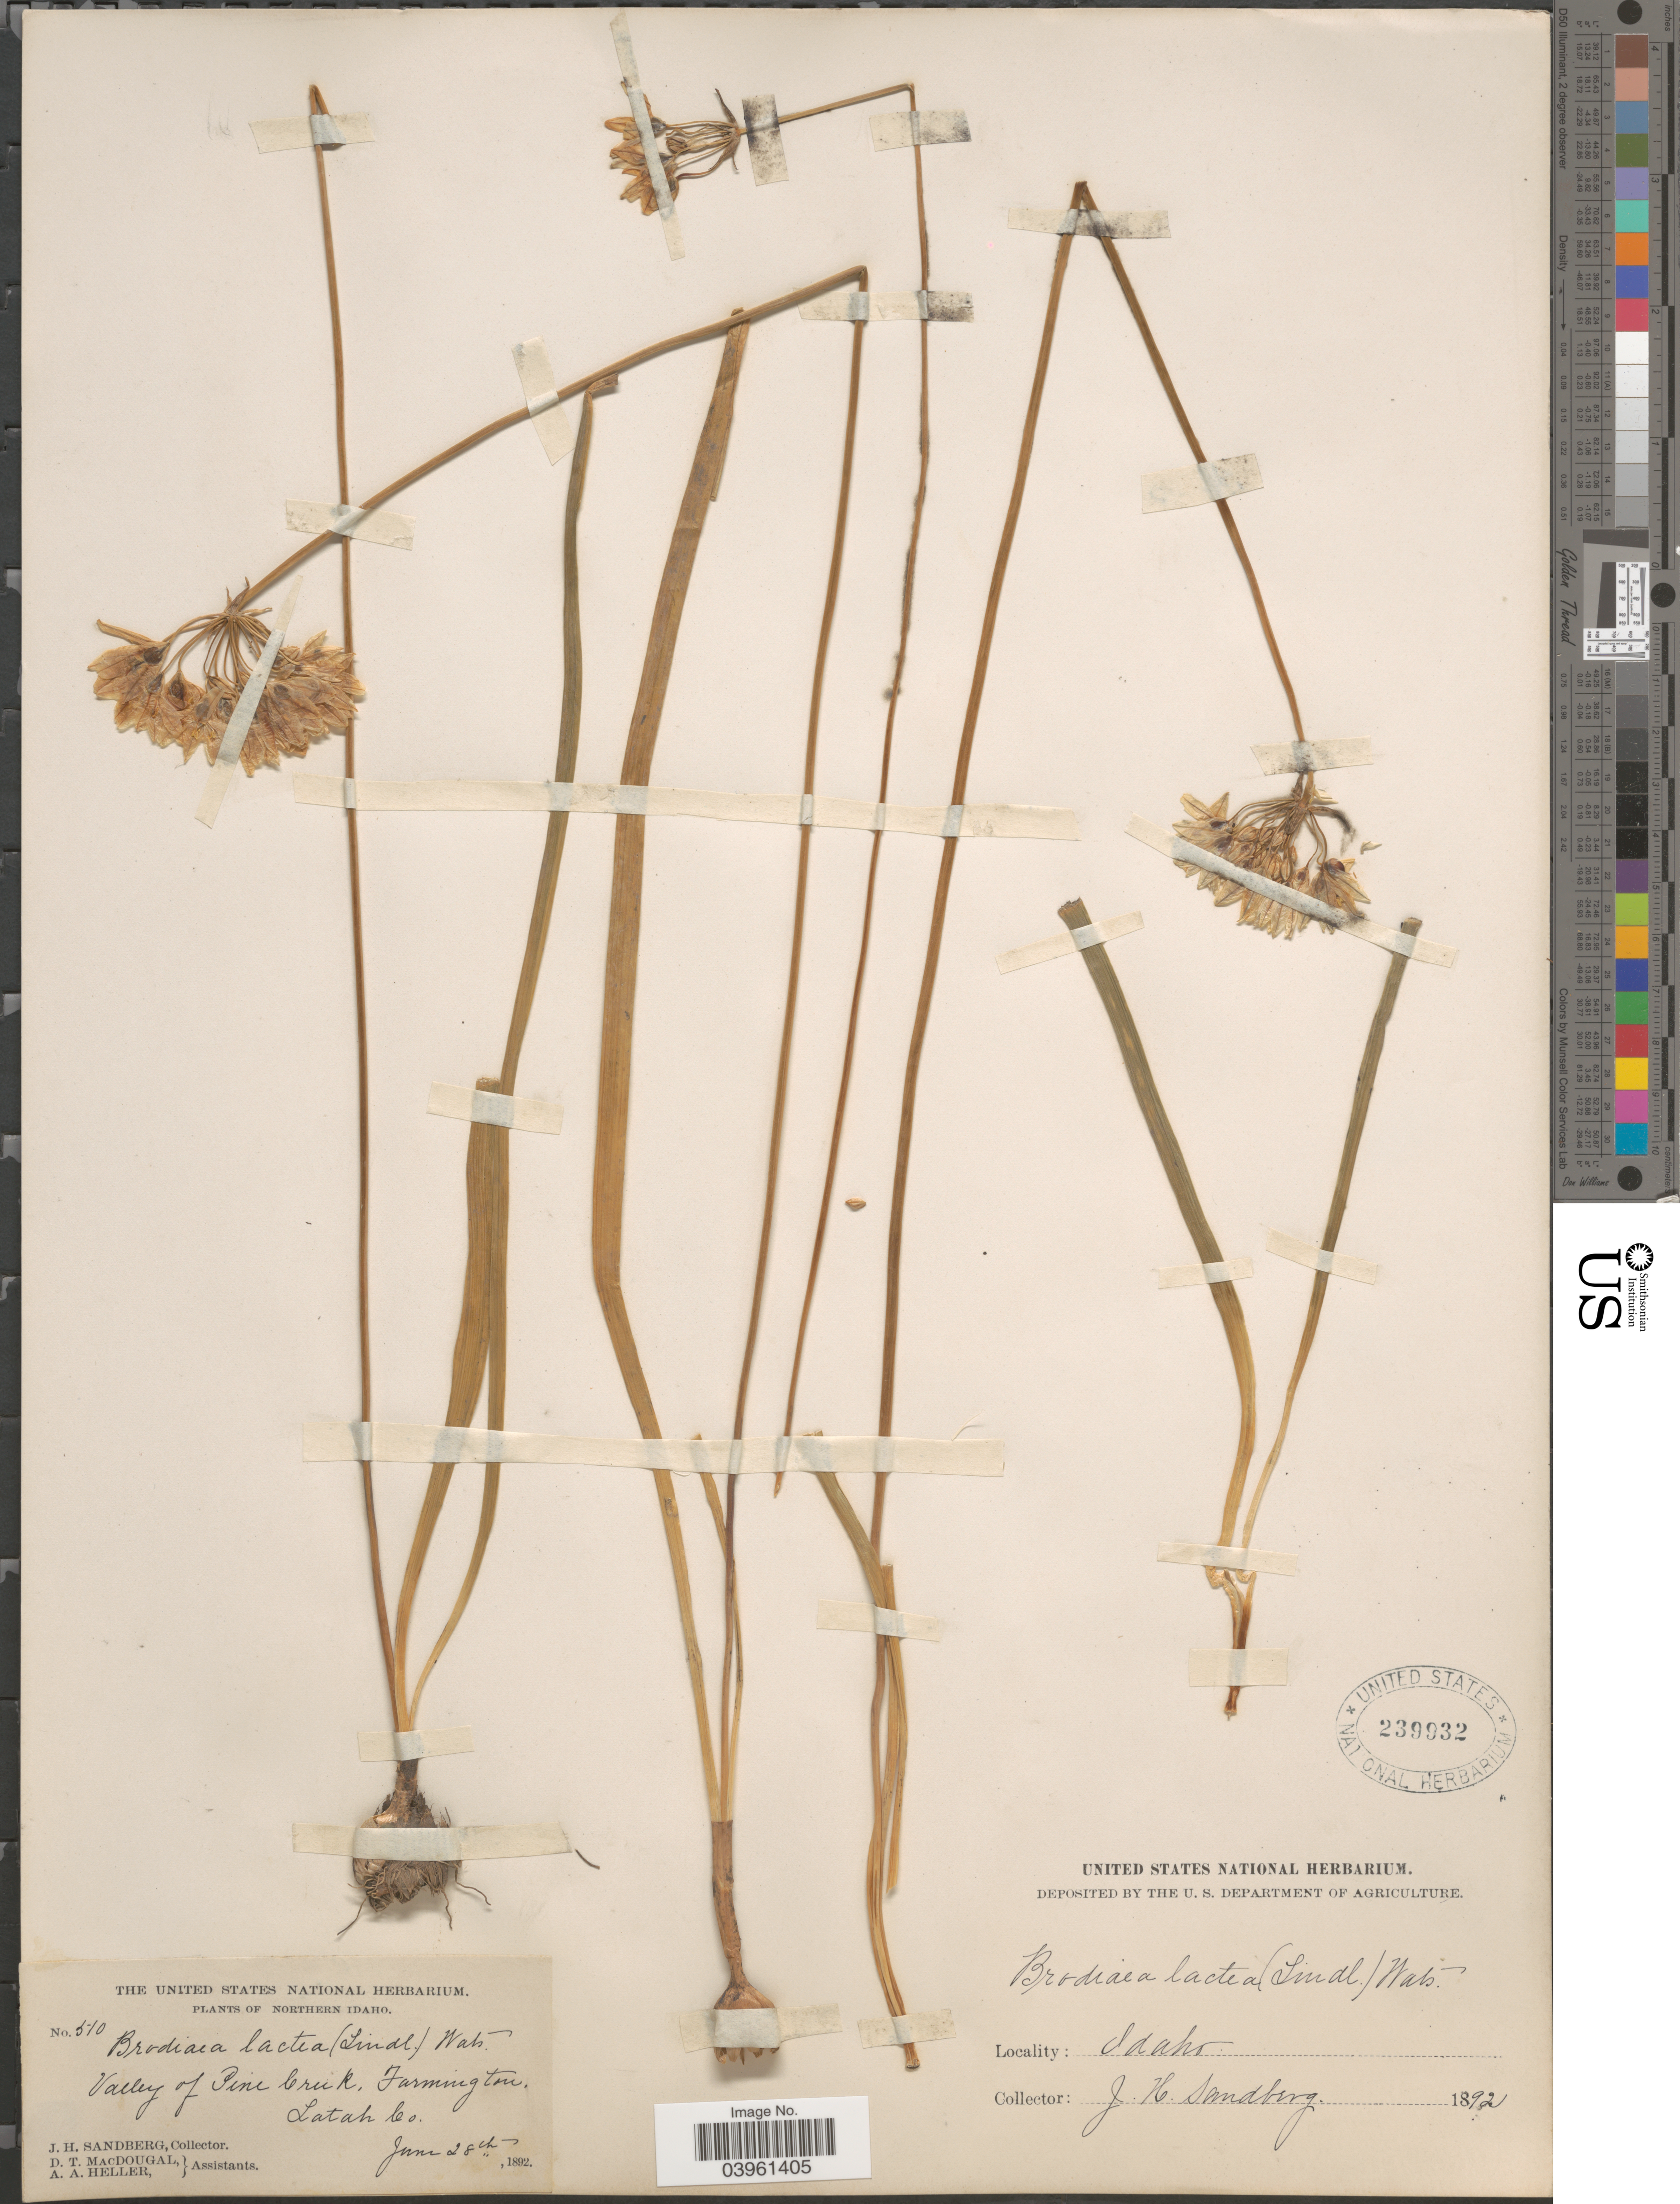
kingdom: Plantae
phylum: Tracheophyta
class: Liliopsida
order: Asparagales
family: Asparagaceae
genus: Triteleia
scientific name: Triteleia hyacinthina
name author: (Lindl.) Greene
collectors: J. H. Sandberg, D. T. MacDougal & A. A. Heller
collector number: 510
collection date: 1892-06-28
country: United States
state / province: Idaho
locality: Northern Idaho. Valley of Pine Creek, Farmington. Latah Co.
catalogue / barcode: US 239932